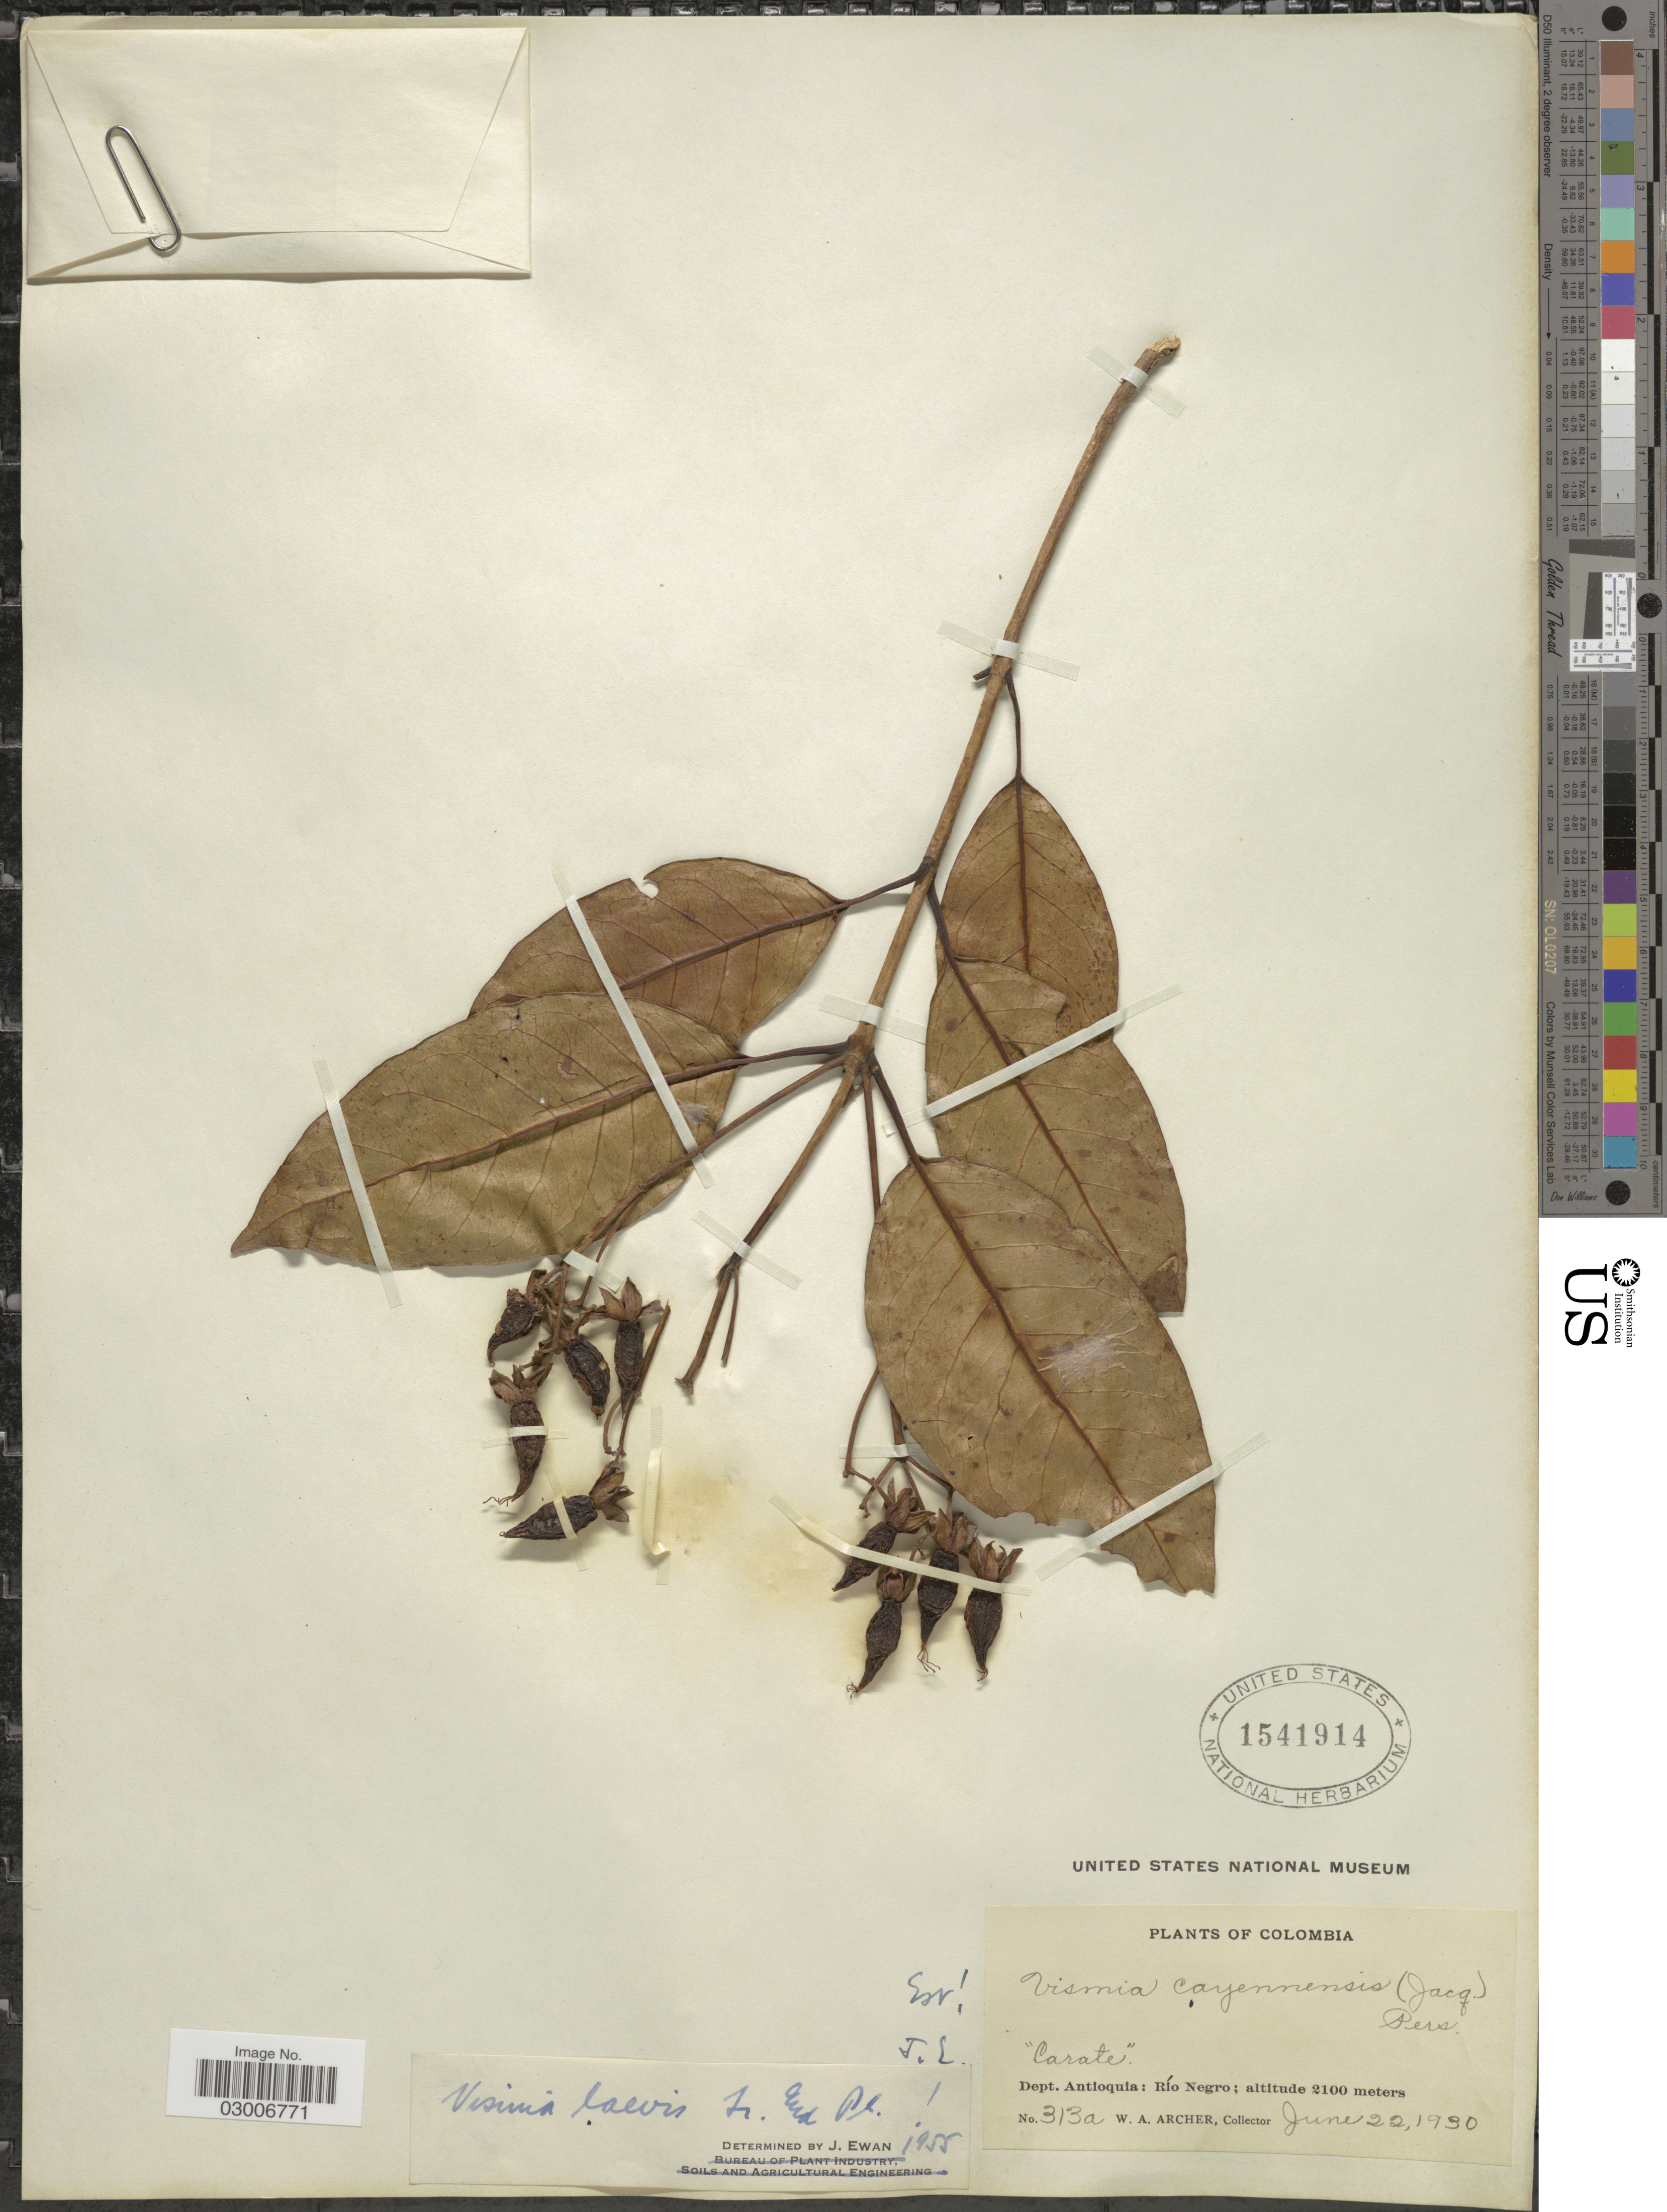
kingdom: Plantae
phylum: Tracheophyta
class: Magnoliopsida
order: Malpighiales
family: Hypericaceae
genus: Vismia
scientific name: Vismia laevis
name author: Triana & Planch.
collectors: W. Archer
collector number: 313a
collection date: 1930-06-22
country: Colombia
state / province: Antioquia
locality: Dept. Antioquia: Río Negro.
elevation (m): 2100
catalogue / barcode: US 1541914